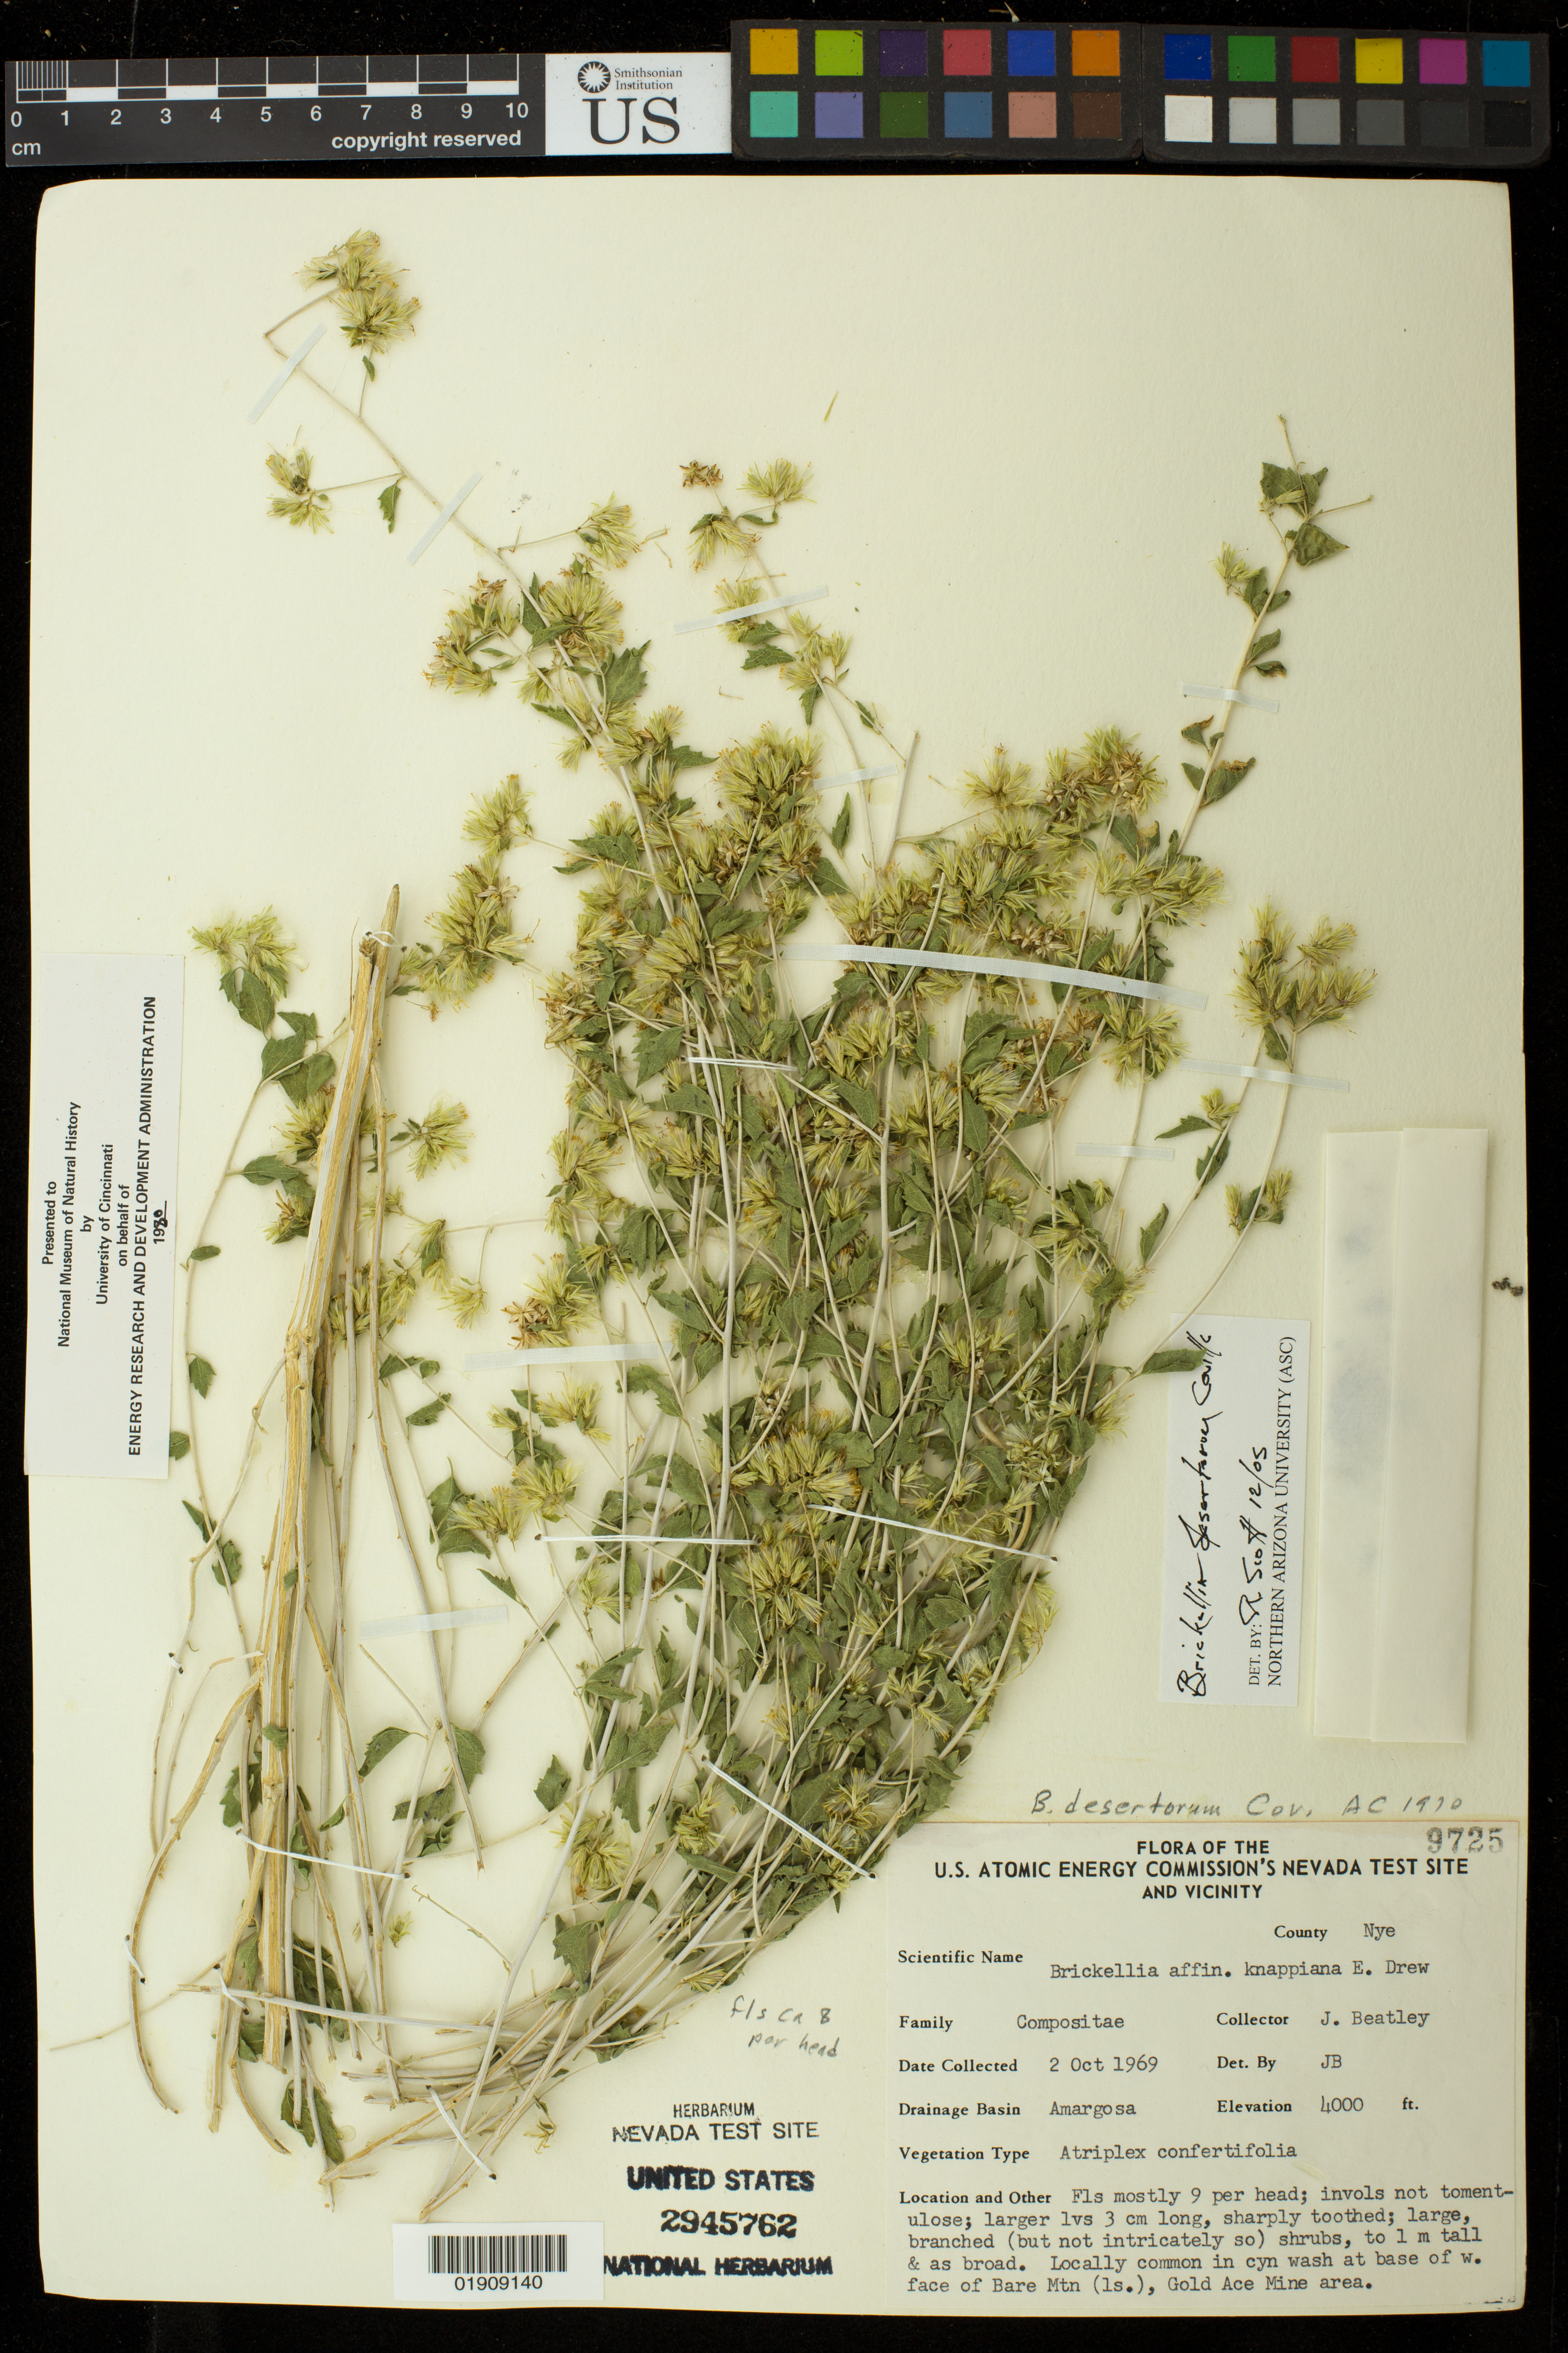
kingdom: Plantae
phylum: Tracheophyta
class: Magnoliopsida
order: Asterales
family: Asteraceae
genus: Brickellia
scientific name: Brickellia desertorum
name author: Coville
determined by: Scott, Randall W., (ASC), Northern Arizona University (UNITED STATES)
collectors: J. C. Beatley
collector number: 9725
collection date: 1969-10-02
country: United States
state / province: Nevada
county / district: Nye Co.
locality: U. S. Atomic Energy Commission's Nevada Test Site and Vicinity; Drainage Basin: Amargosa, Locally common, wash of cyn at base of w. face of Bare Mtn, Gold Ace Mine area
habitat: Locally common in cyn wash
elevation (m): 1219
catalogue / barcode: US 2945762